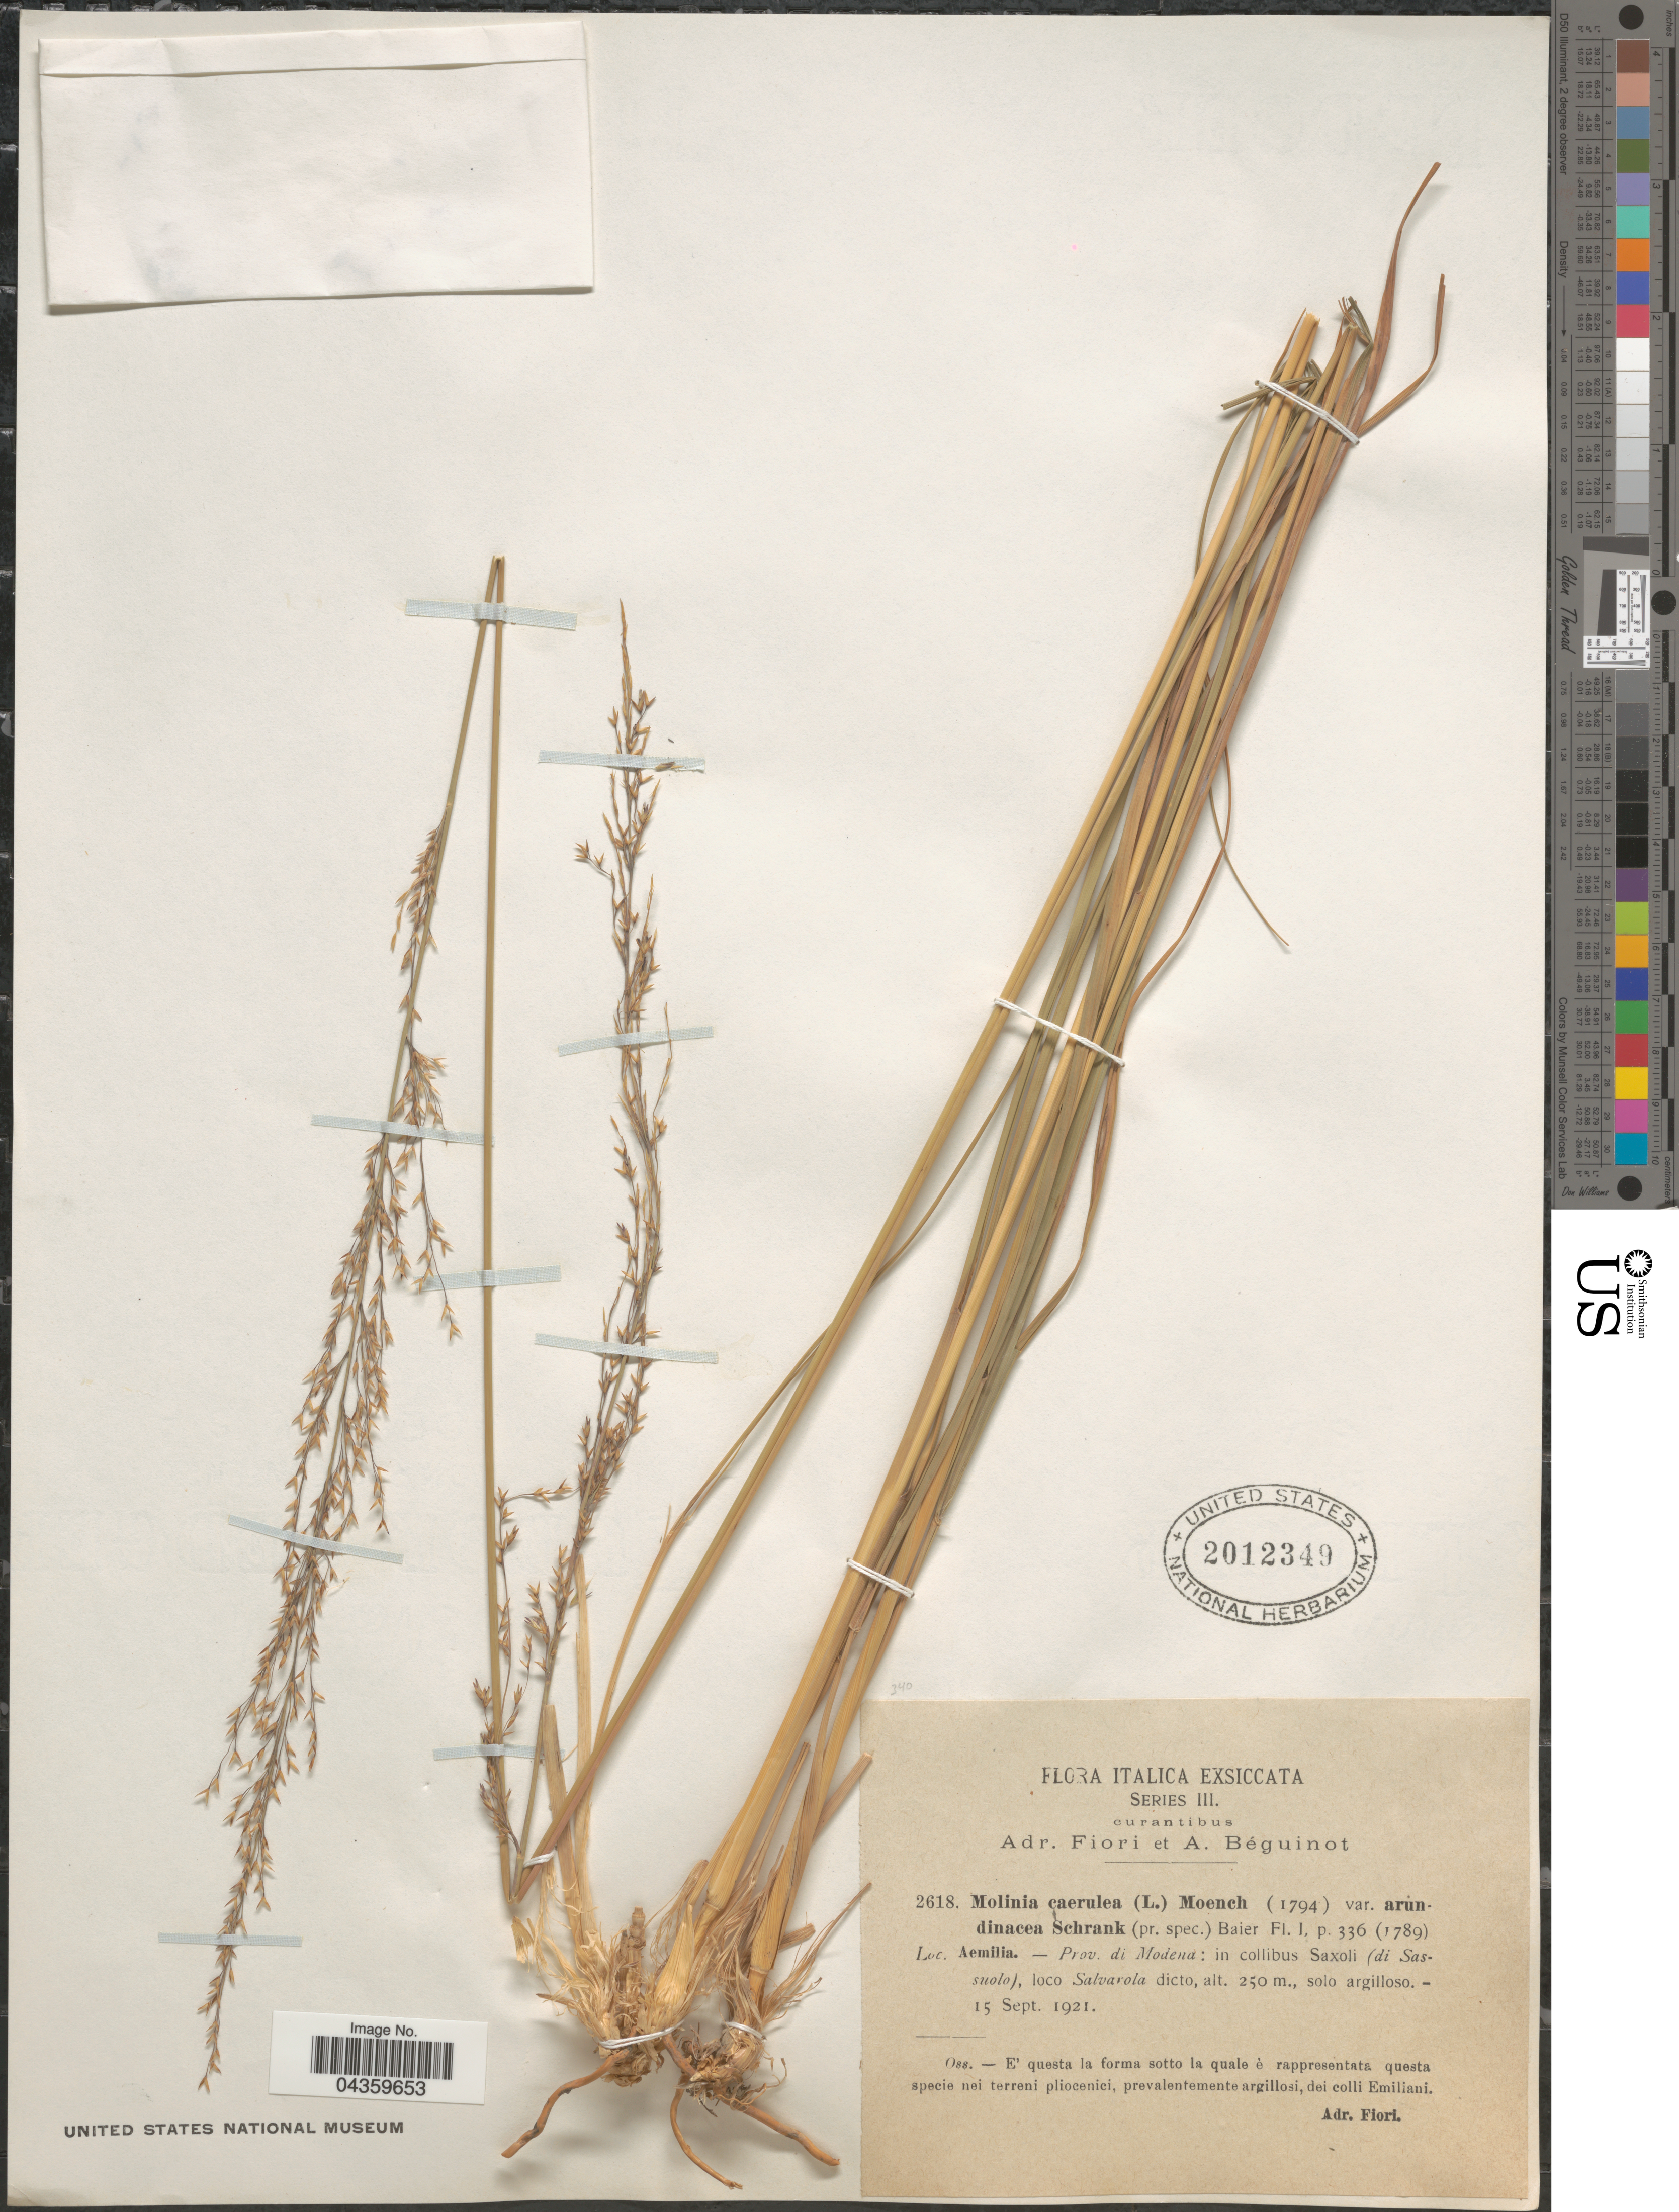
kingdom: Plantae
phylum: Tracheophyta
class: Liliopsida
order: Poales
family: Poaceae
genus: Molinia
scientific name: Molinia caerulea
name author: (L.) Moench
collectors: A. Fiori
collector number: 2618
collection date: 1921-09-15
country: Italy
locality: Aemilia.-Prov. di Modena: in collibus Saxoli (di Sassuolo), loco Salvarola dicto.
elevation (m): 250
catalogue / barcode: US 2012349